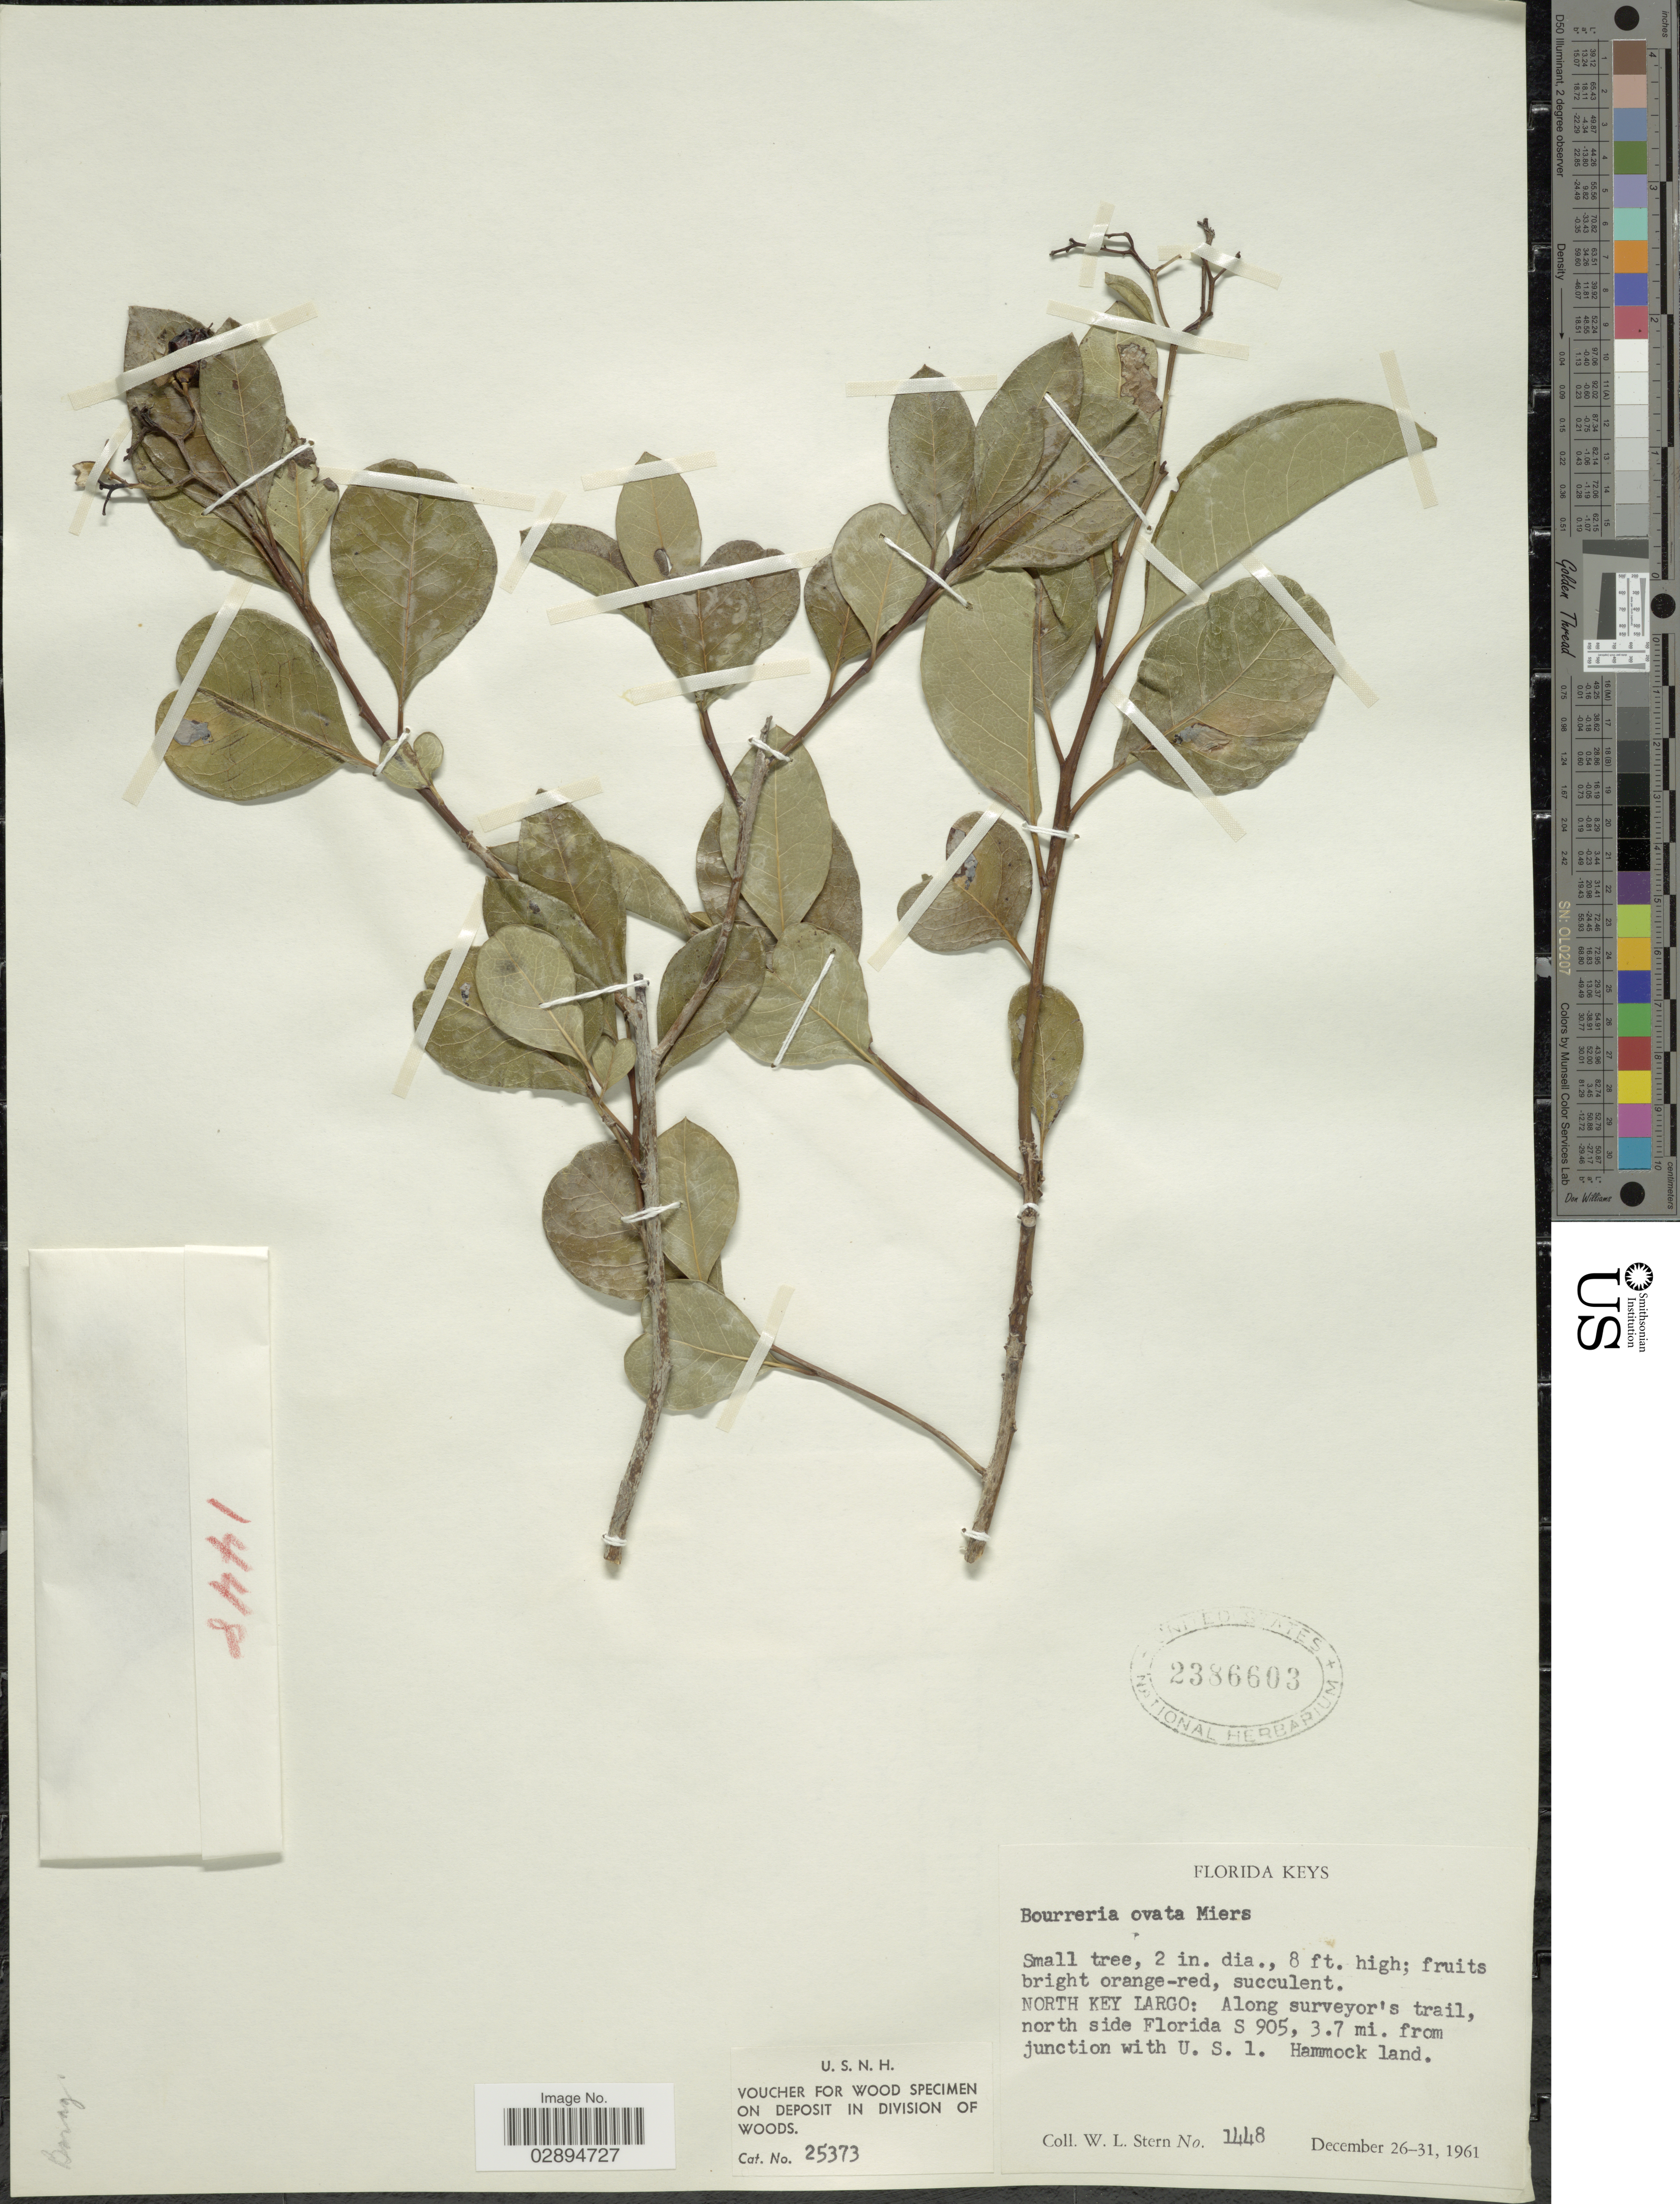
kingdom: Plantae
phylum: Tracheophyta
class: Magnoliopsida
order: Boraginales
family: Ehretiaceae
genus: Bourreria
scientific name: Bourreria ovata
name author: Miers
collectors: W. L. Stern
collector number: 1448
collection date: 1961-12-26/1961-12-31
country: United States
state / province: Florida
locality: Florida Keys. North Key Largo: Along surveyor's trail, north side Florida S 905, 3.7 mi. from junction with U. S. I. Hammock land.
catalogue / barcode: US 2386603